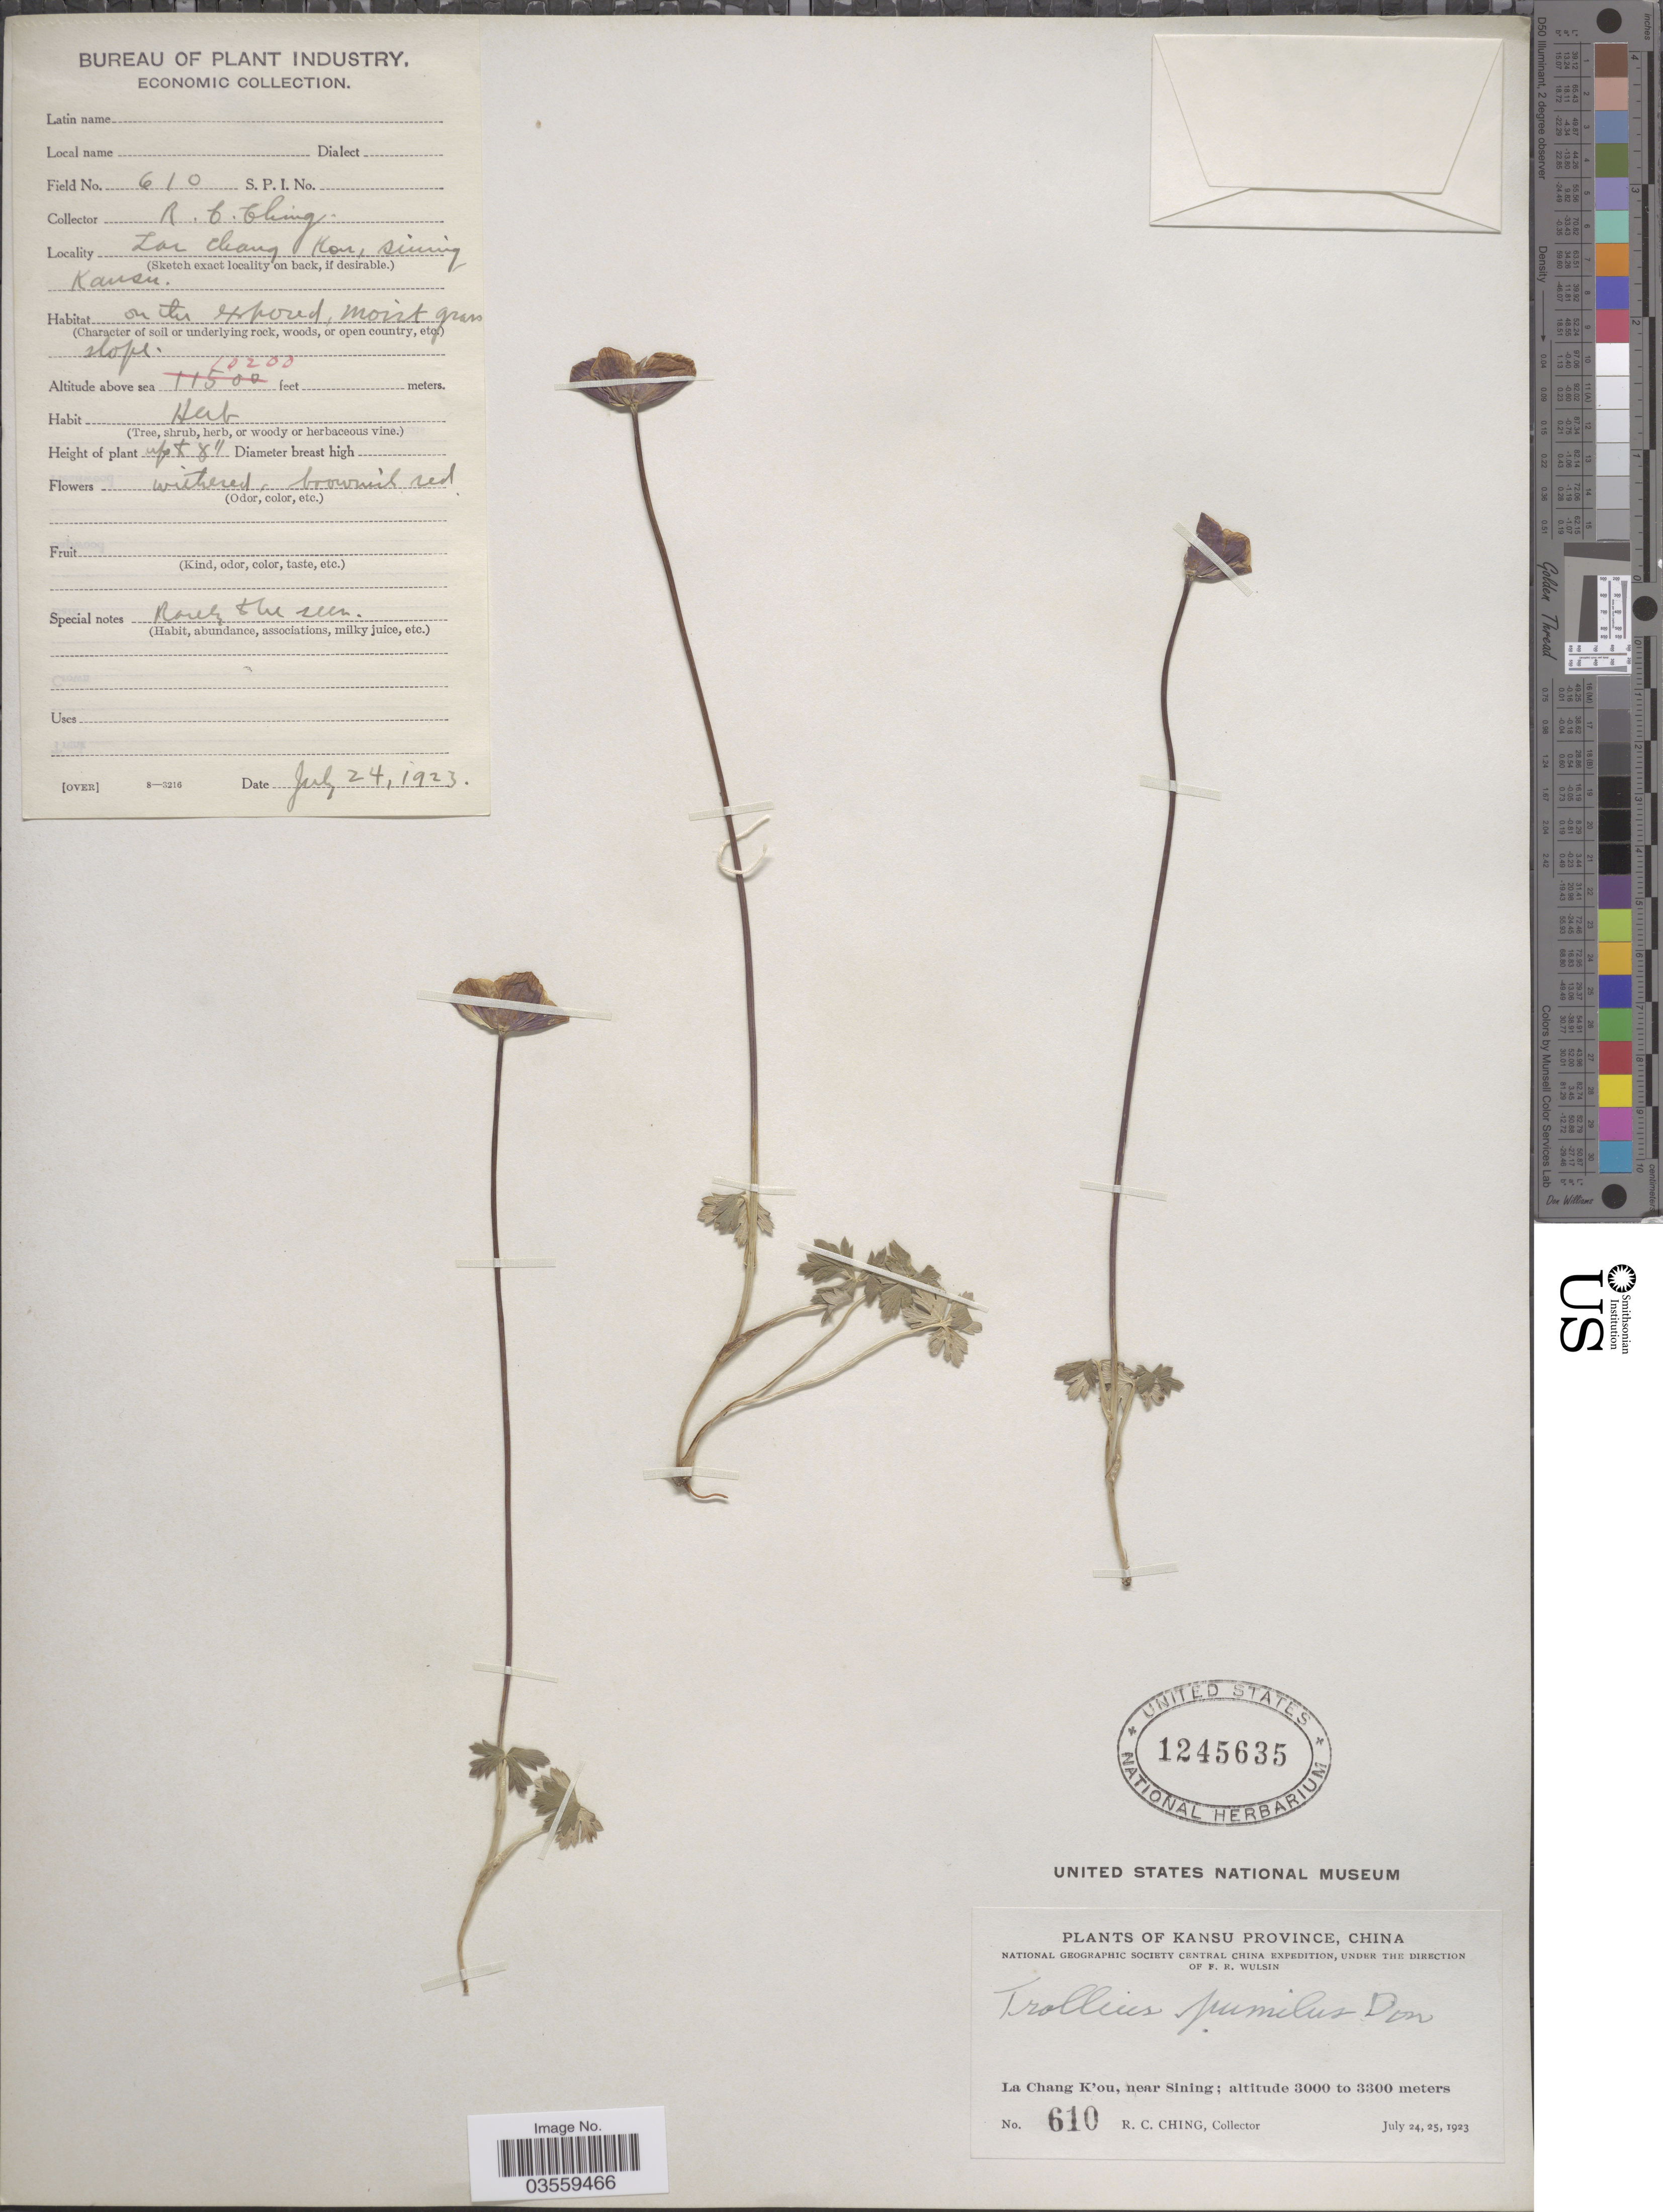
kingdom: Plantae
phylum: Tracheophyta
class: Magnoliopsida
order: Ranunculales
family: Ranunculaceae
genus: Trollius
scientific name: Trollius pumilus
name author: D. Don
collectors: R. C. Ching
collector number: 610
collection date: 1923-07-24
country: China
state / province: Gansu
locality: Kansu Province. La Chang K'ou, near Sining.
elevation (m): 3109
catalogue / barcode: US 1245635